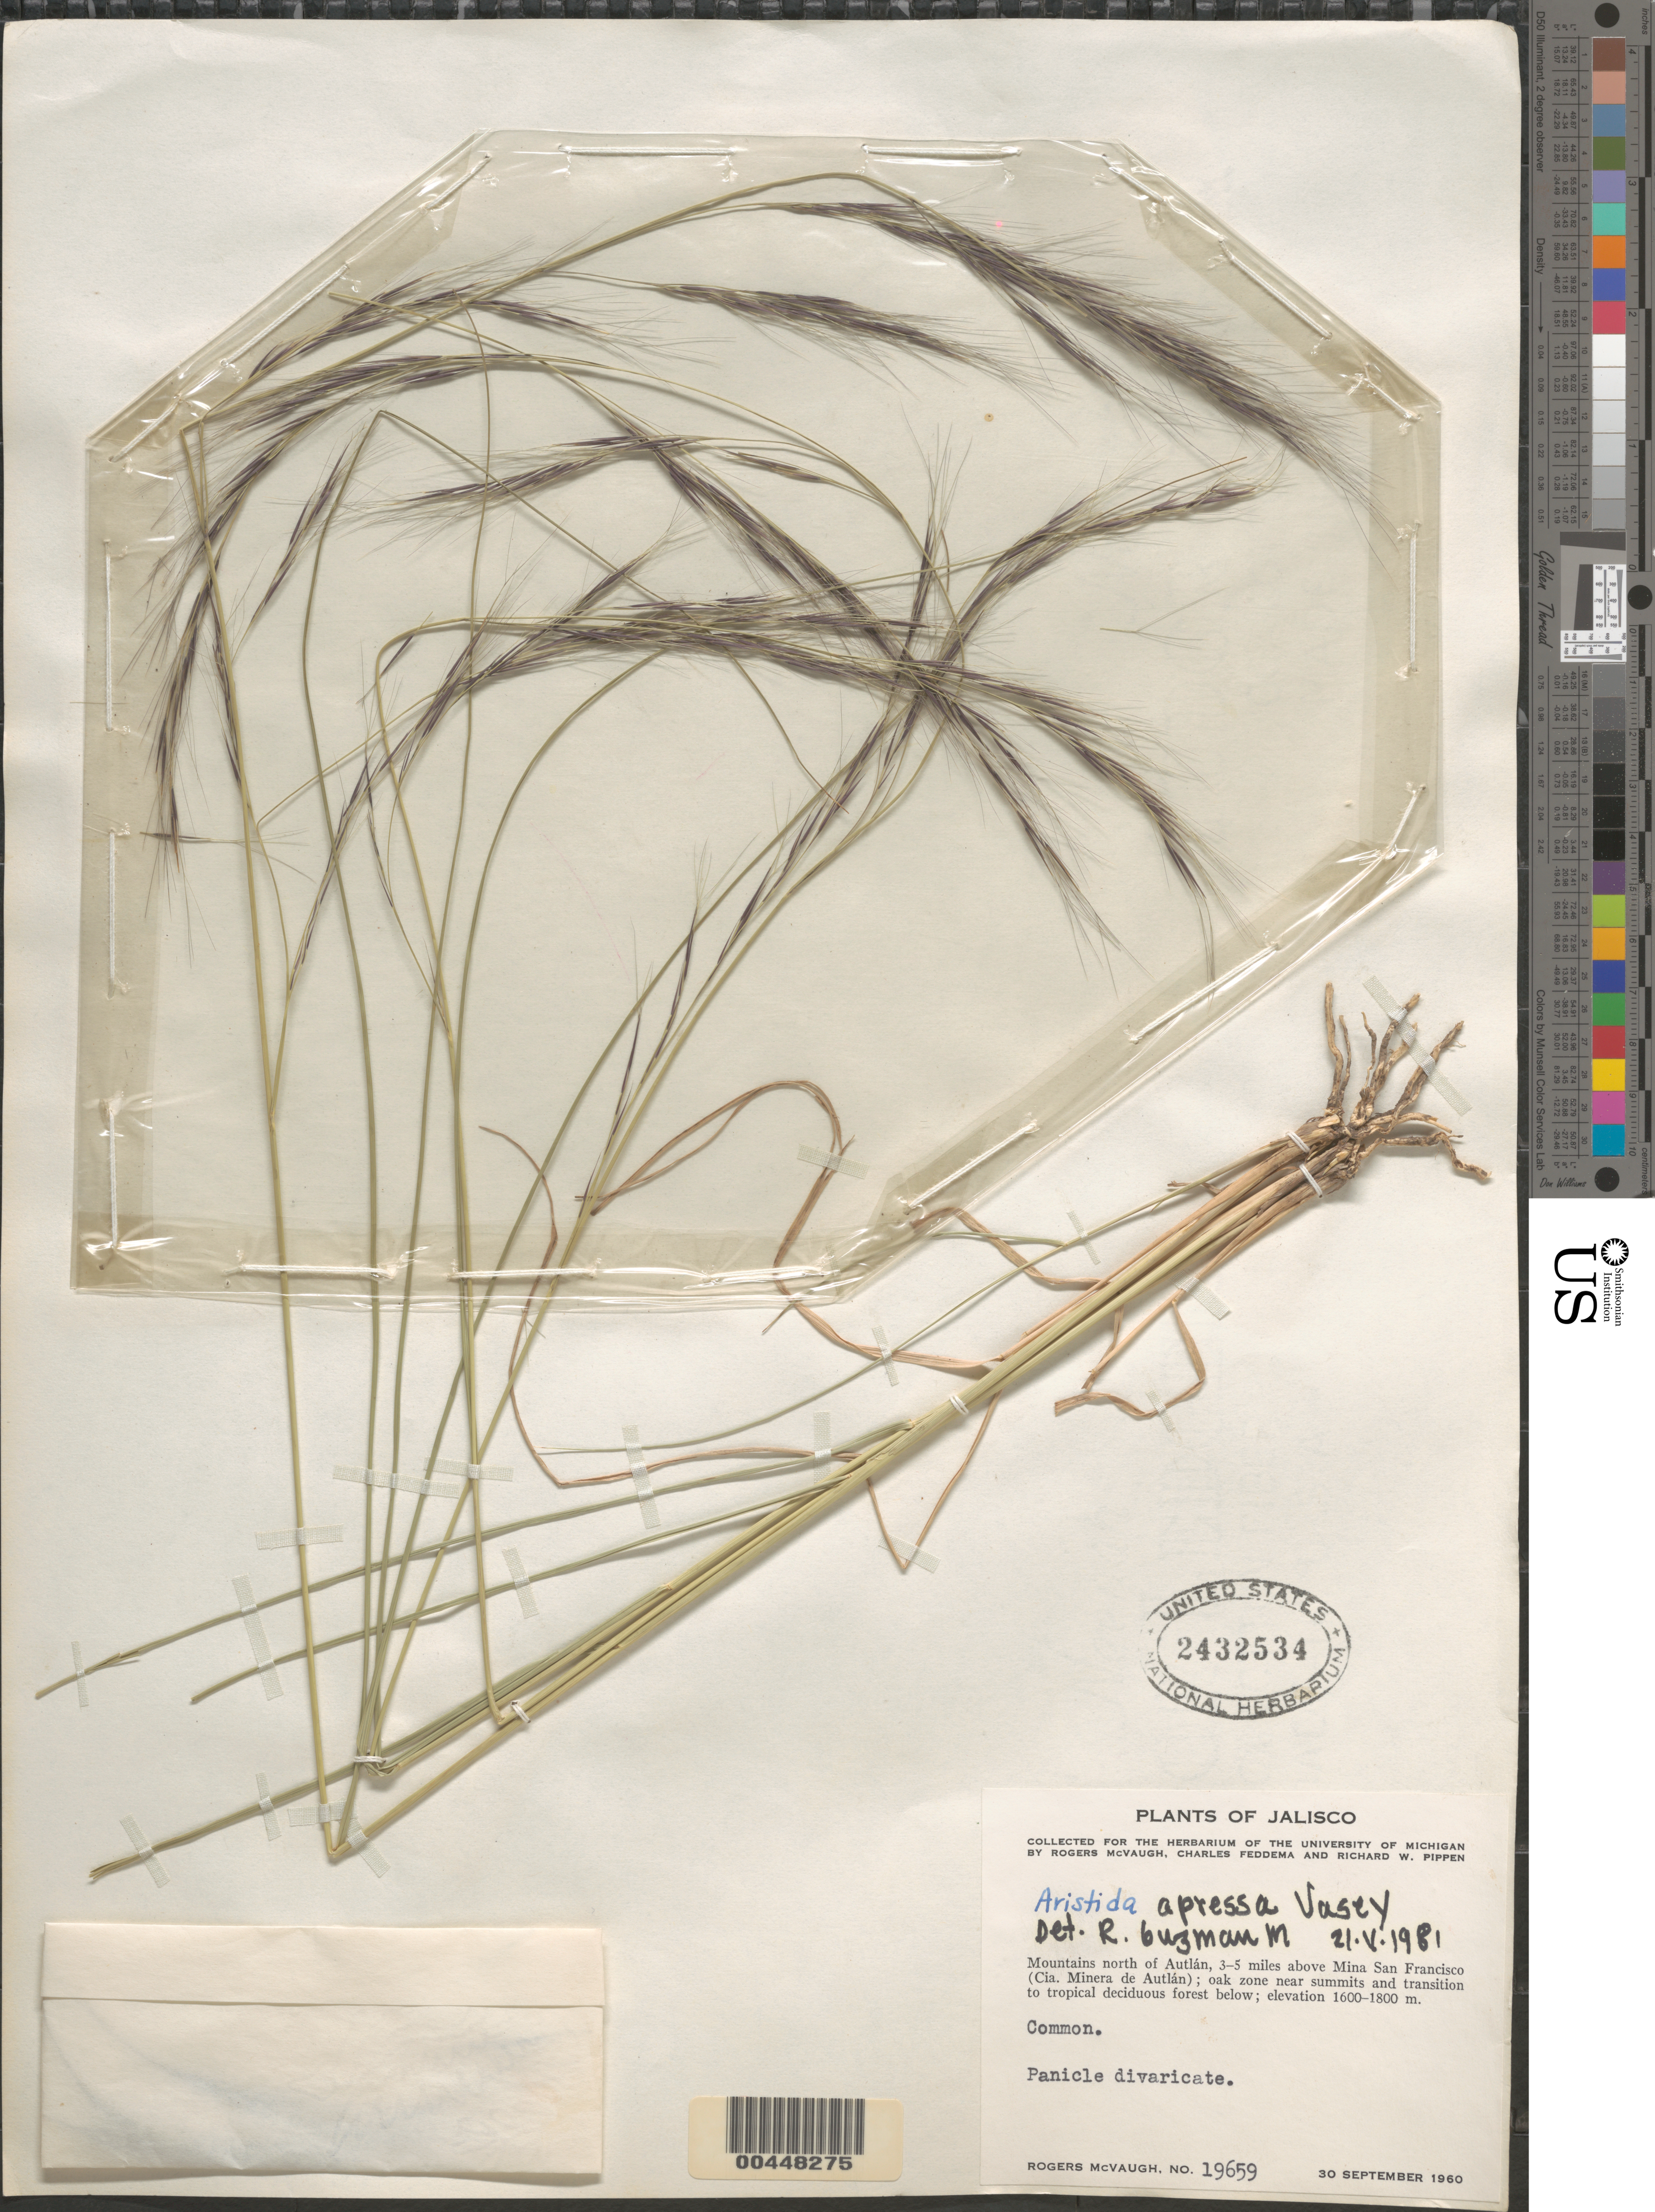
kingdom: Plantae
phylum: Tracheophyta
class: Liliopsida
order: Poales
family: Poaceae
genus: Aristida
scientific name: Aristida appressa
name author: Vasey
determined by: Guzman-M., R.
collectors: R. McVaugh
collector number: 19659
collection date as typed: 30 Sep 1960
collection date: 1960-09-30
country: Mexico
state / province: Jalisco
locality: Mountains N of Autlán, 3-5 mi above Mina San Francisco (Cia. Minera de Autlán)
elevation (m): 1600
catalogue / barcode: US 2432534